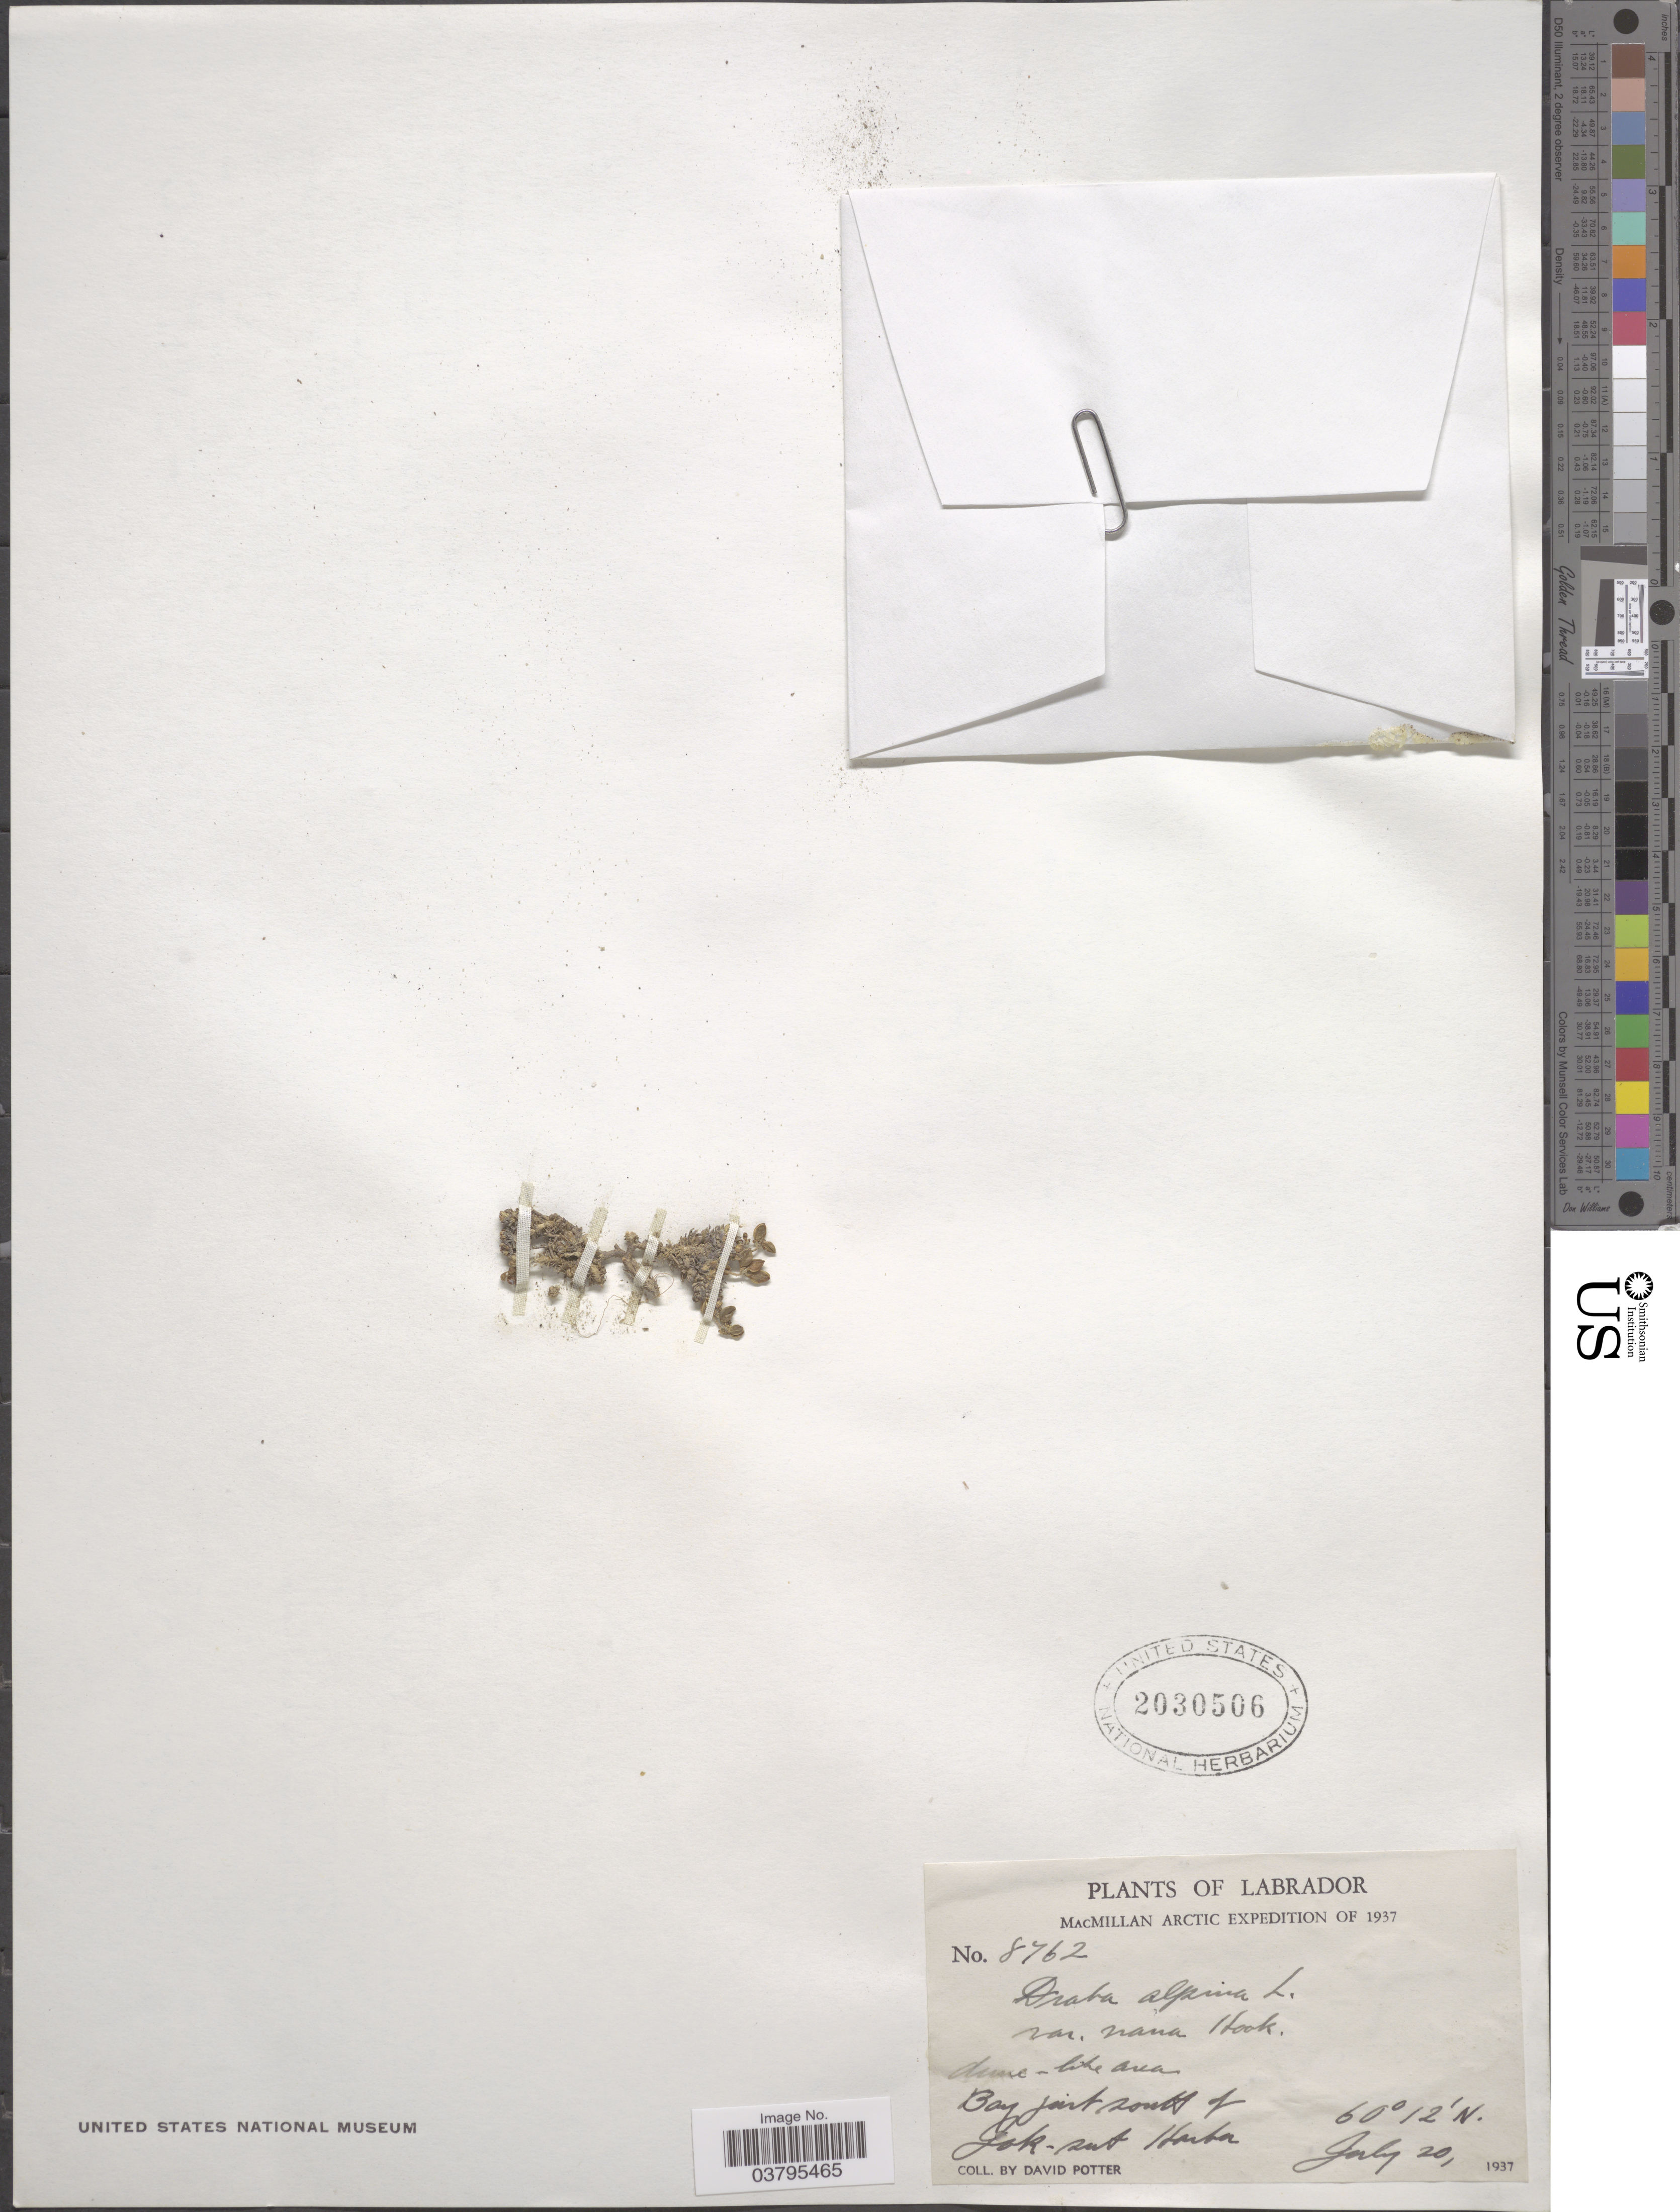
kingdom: Plantae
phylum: Tracheophyta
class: Magnoliopsida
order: Brassicales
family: Brassicaceae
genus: Draba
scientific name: Draba alpina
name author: L.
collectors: D. Potter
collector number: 8762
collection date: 1937-07-20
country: Canada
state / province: Newfoundland and Labrador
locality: Labrador. Bay just south of Gok-sut Harbor.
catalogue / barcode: US 2030506